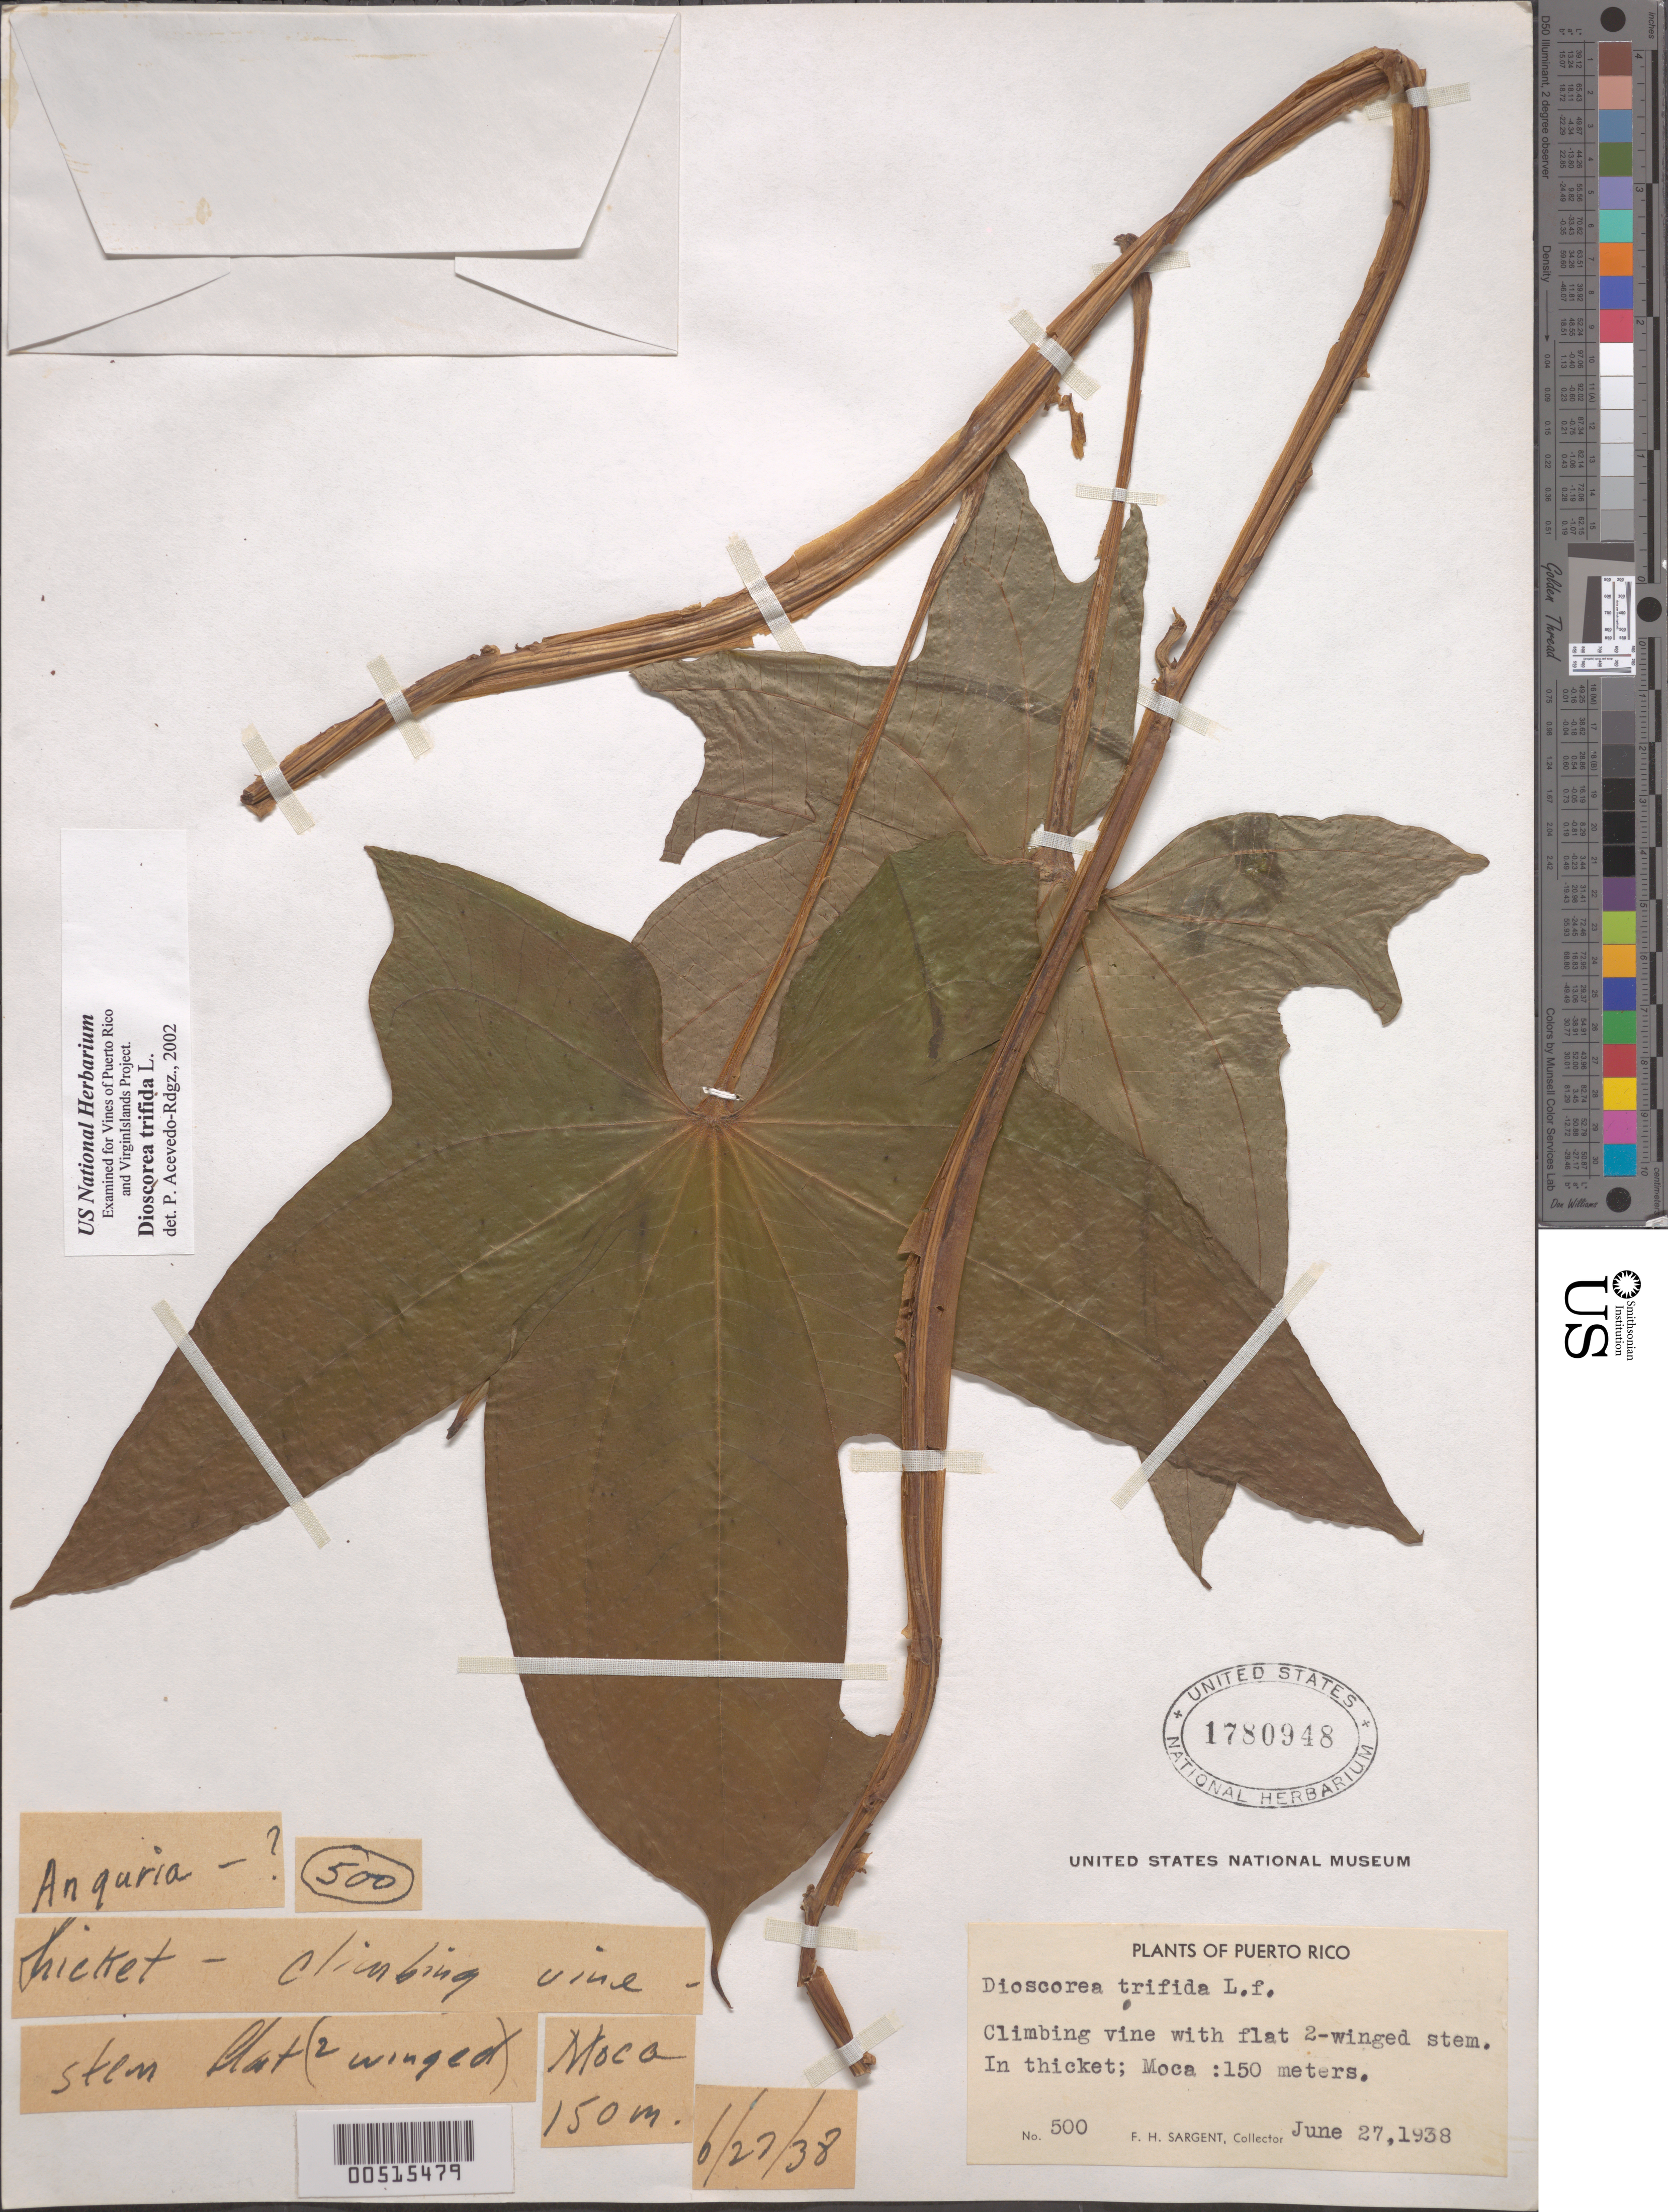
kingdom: Plantae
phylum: Tracheophyta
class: Liliopsida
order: Dioscoreales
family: Dioscoreaceae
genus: Dioscorea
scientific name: Dioscorea trifida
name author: L. f.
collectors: F. H. Sargent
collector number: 500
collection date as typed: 27 Jun 1938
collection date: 1938-06-27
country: Puerto Rico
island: Greater Antilles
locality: Moca. In thicket.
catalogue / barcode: US 1780948